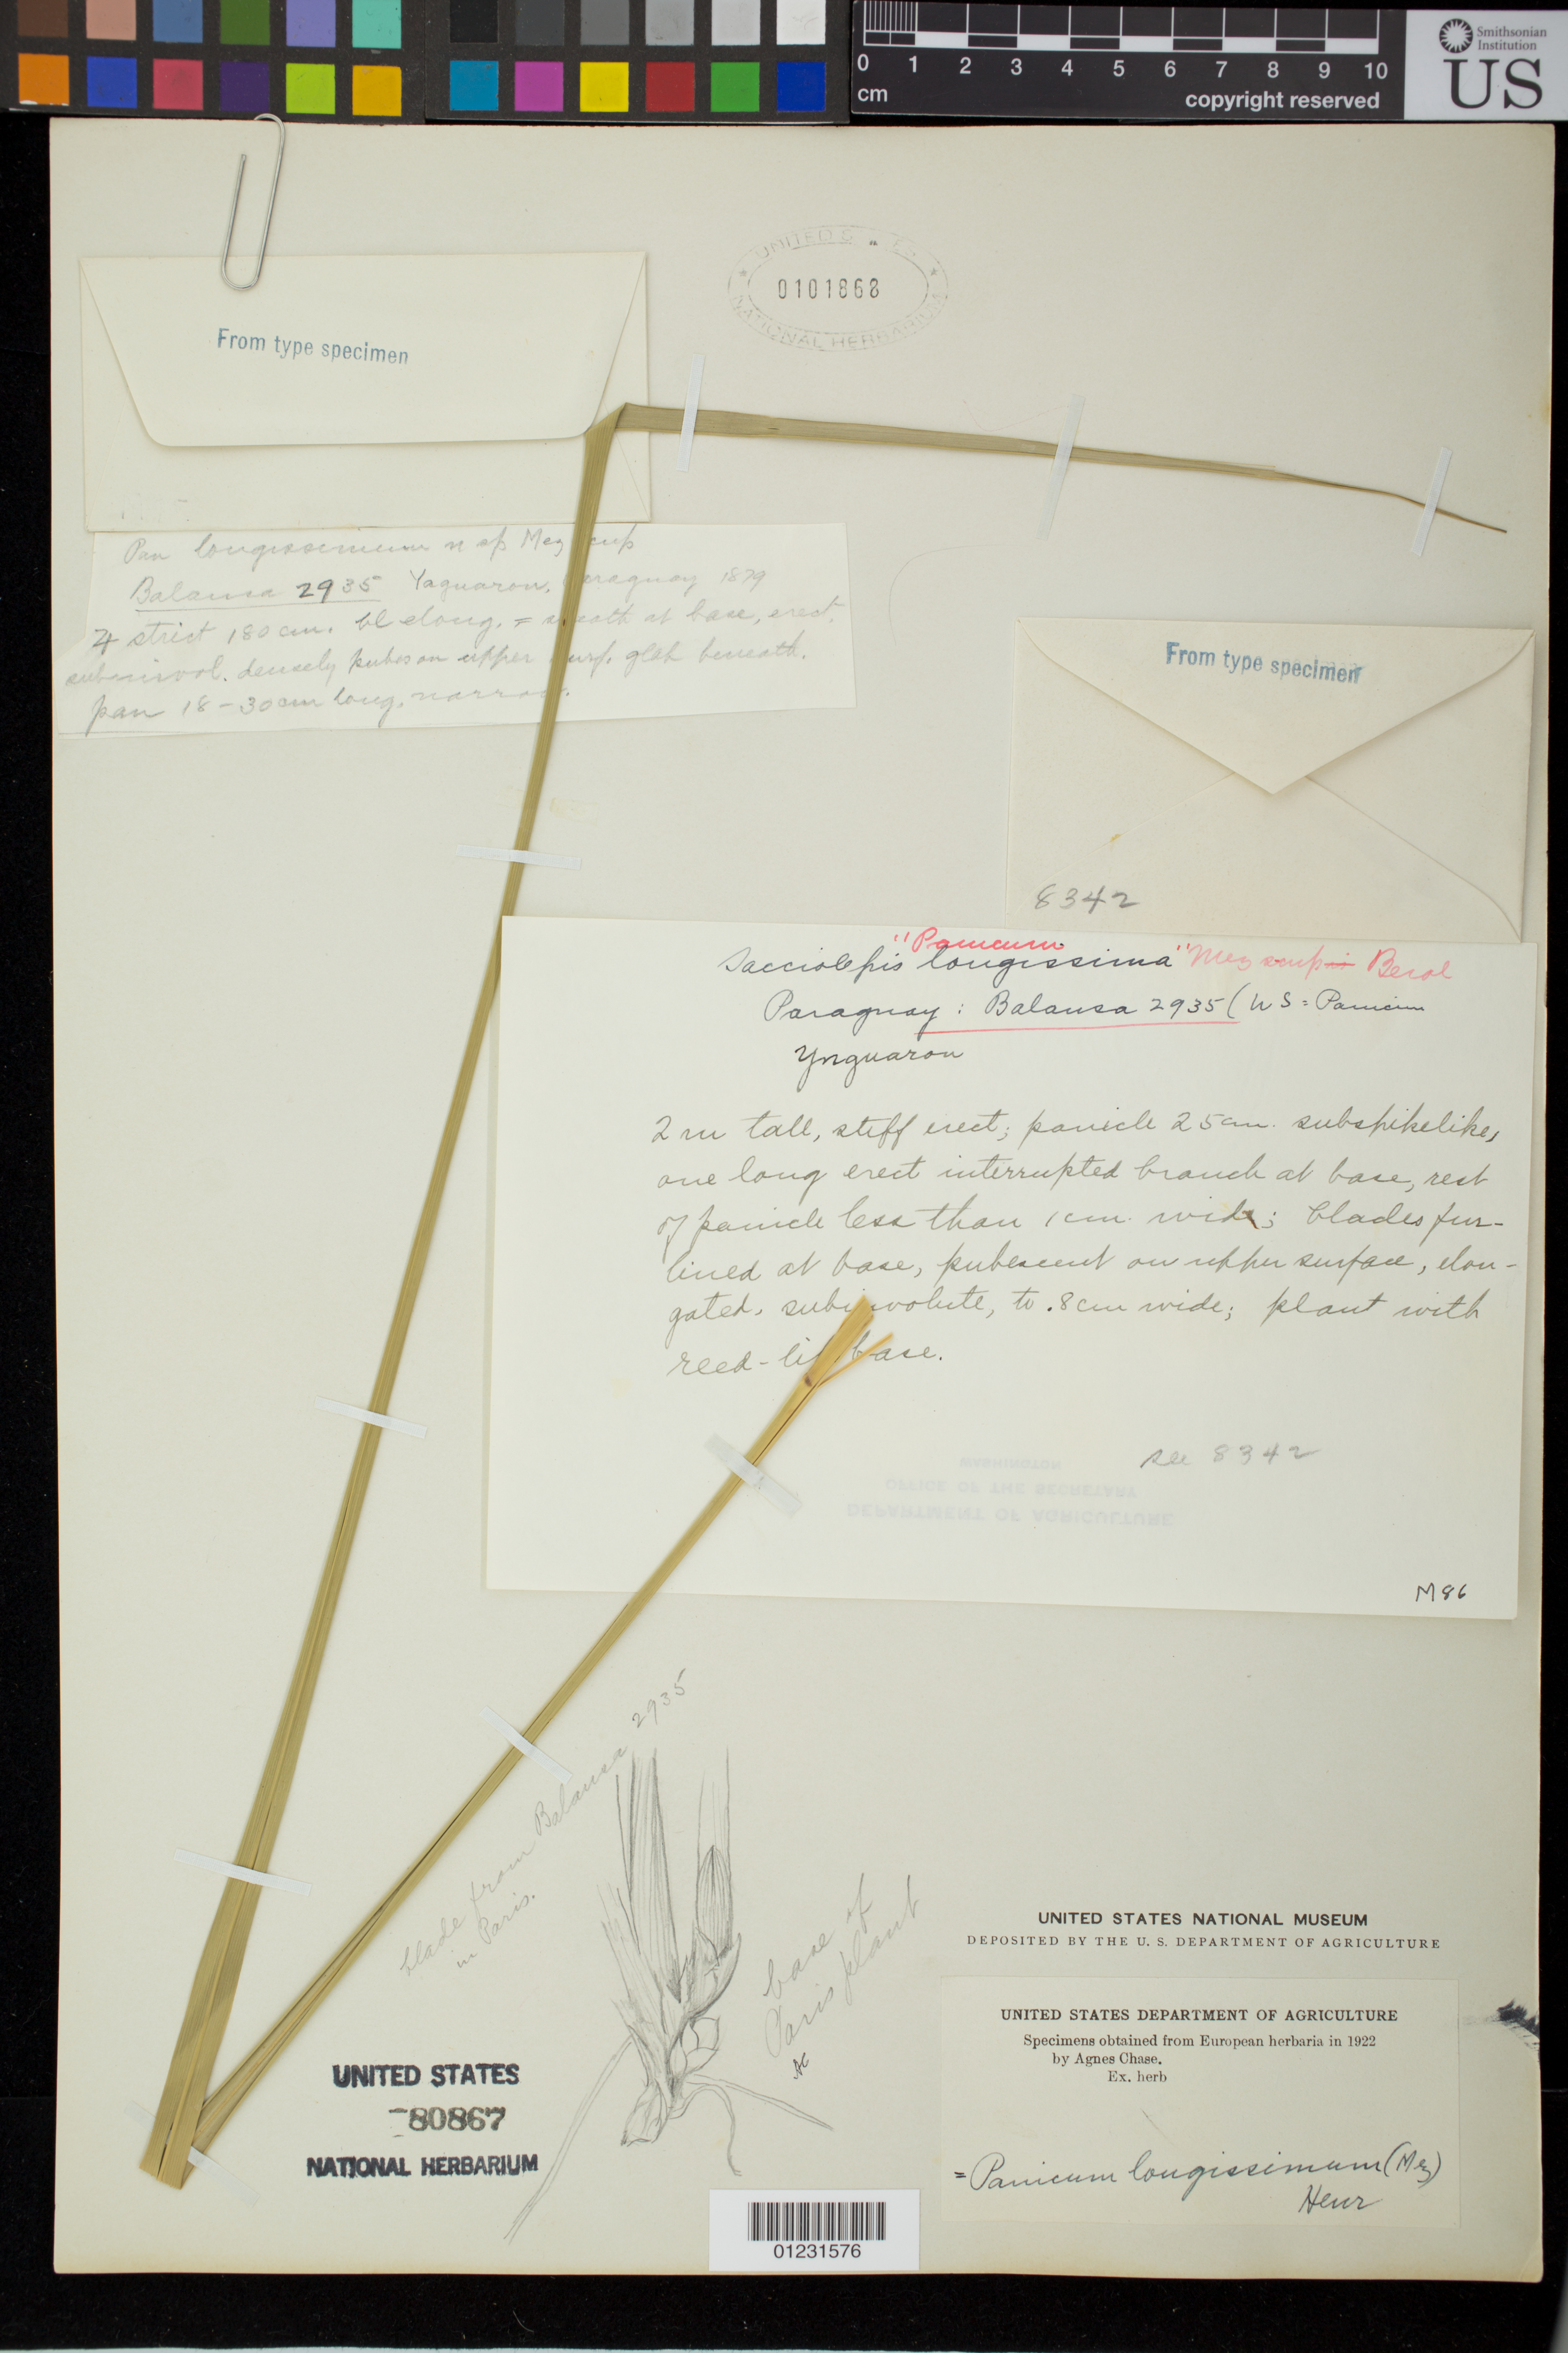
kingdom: Plantae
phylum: Tracheophyta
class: Liliopsida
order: Poales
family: Poaceae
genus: Sacciolepis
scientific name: Sacciolepis longissima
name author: Mez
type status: Isotype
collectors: B. Balansa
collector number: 2935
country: Paraguay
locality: Yaguarón.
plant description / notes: Fragmentary material of type specimen ex herb Berlin. 2 specimens on sheet with the same locality and collector's name.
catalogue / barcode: US 101868